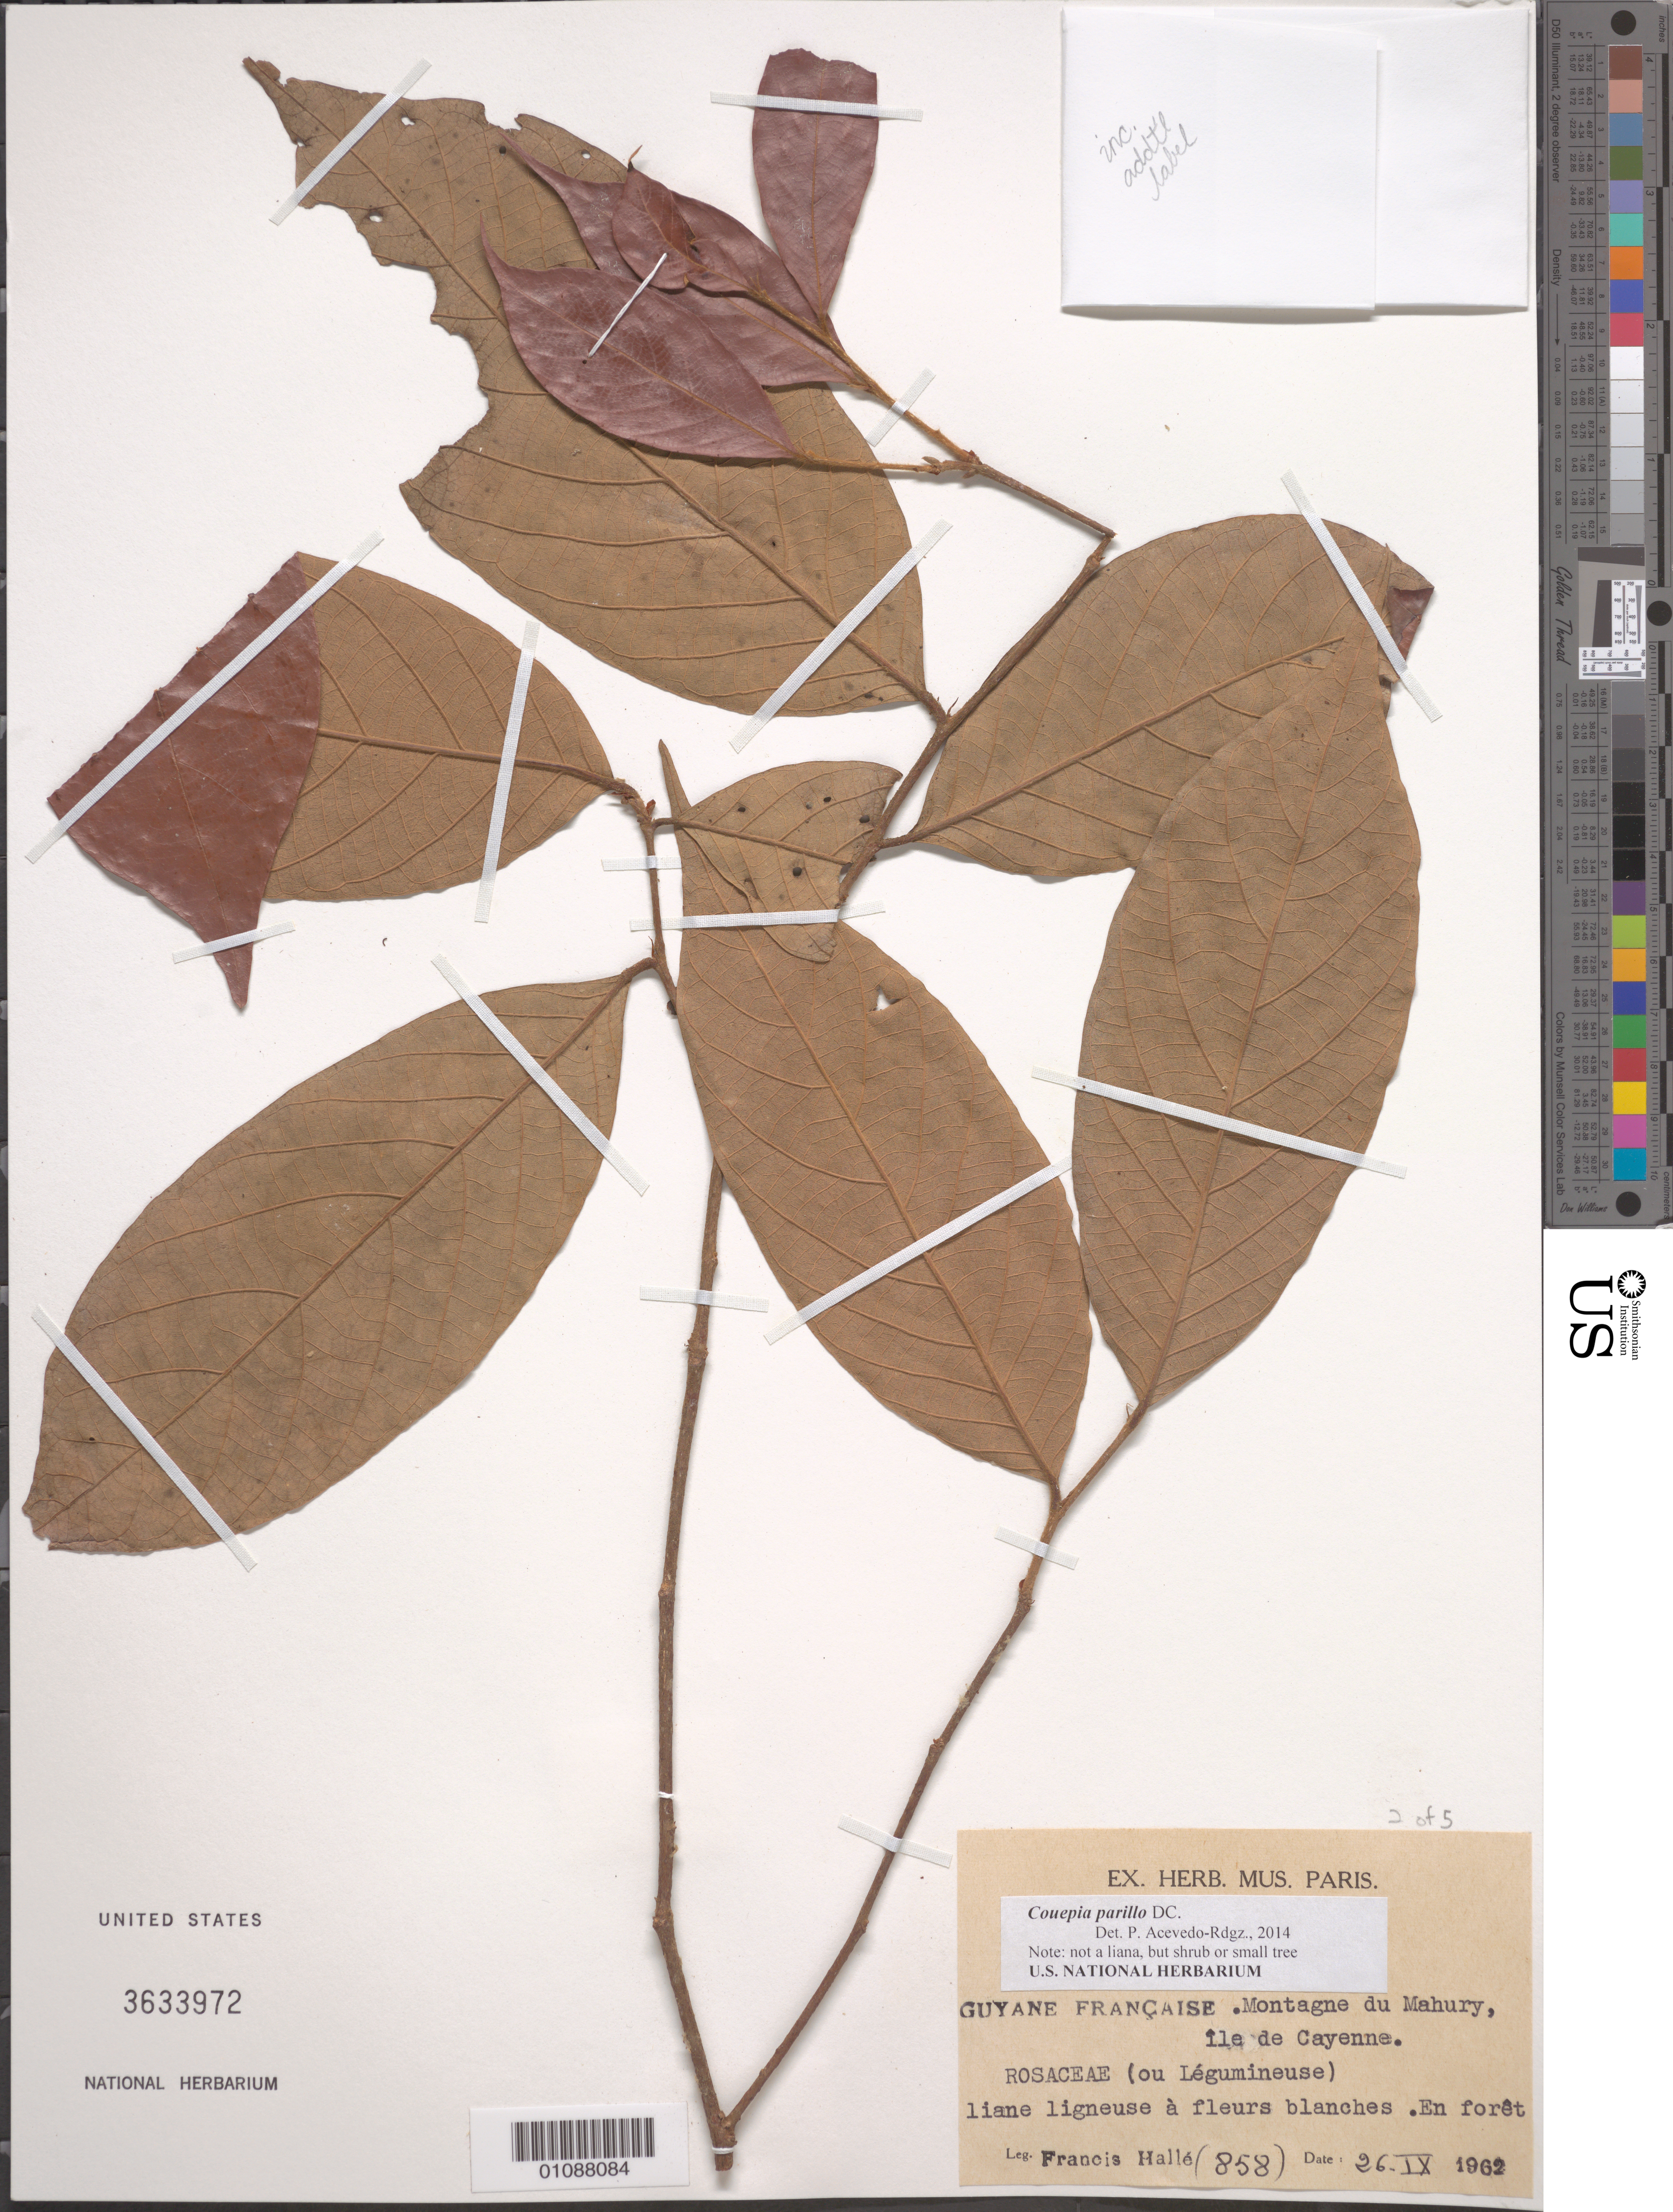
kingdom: Plantae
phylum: Tracheophyta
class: Magnoliopsida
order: Malpighiales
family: Chrysobalanaceae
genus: Gaulettia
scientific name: Gaulettia parillo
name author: (DC.) Sothers & Prance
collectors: F. Hallé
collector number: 858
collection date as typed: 26-Sep-62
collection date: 1962-09-26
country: French Guiana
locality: Montagne de Mahury, Ile du Cayenne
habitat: En foret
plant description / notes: Not a liana, but shrub or small tree - P. Acevedo-Rdgz., 2014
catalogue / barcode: US 3633972